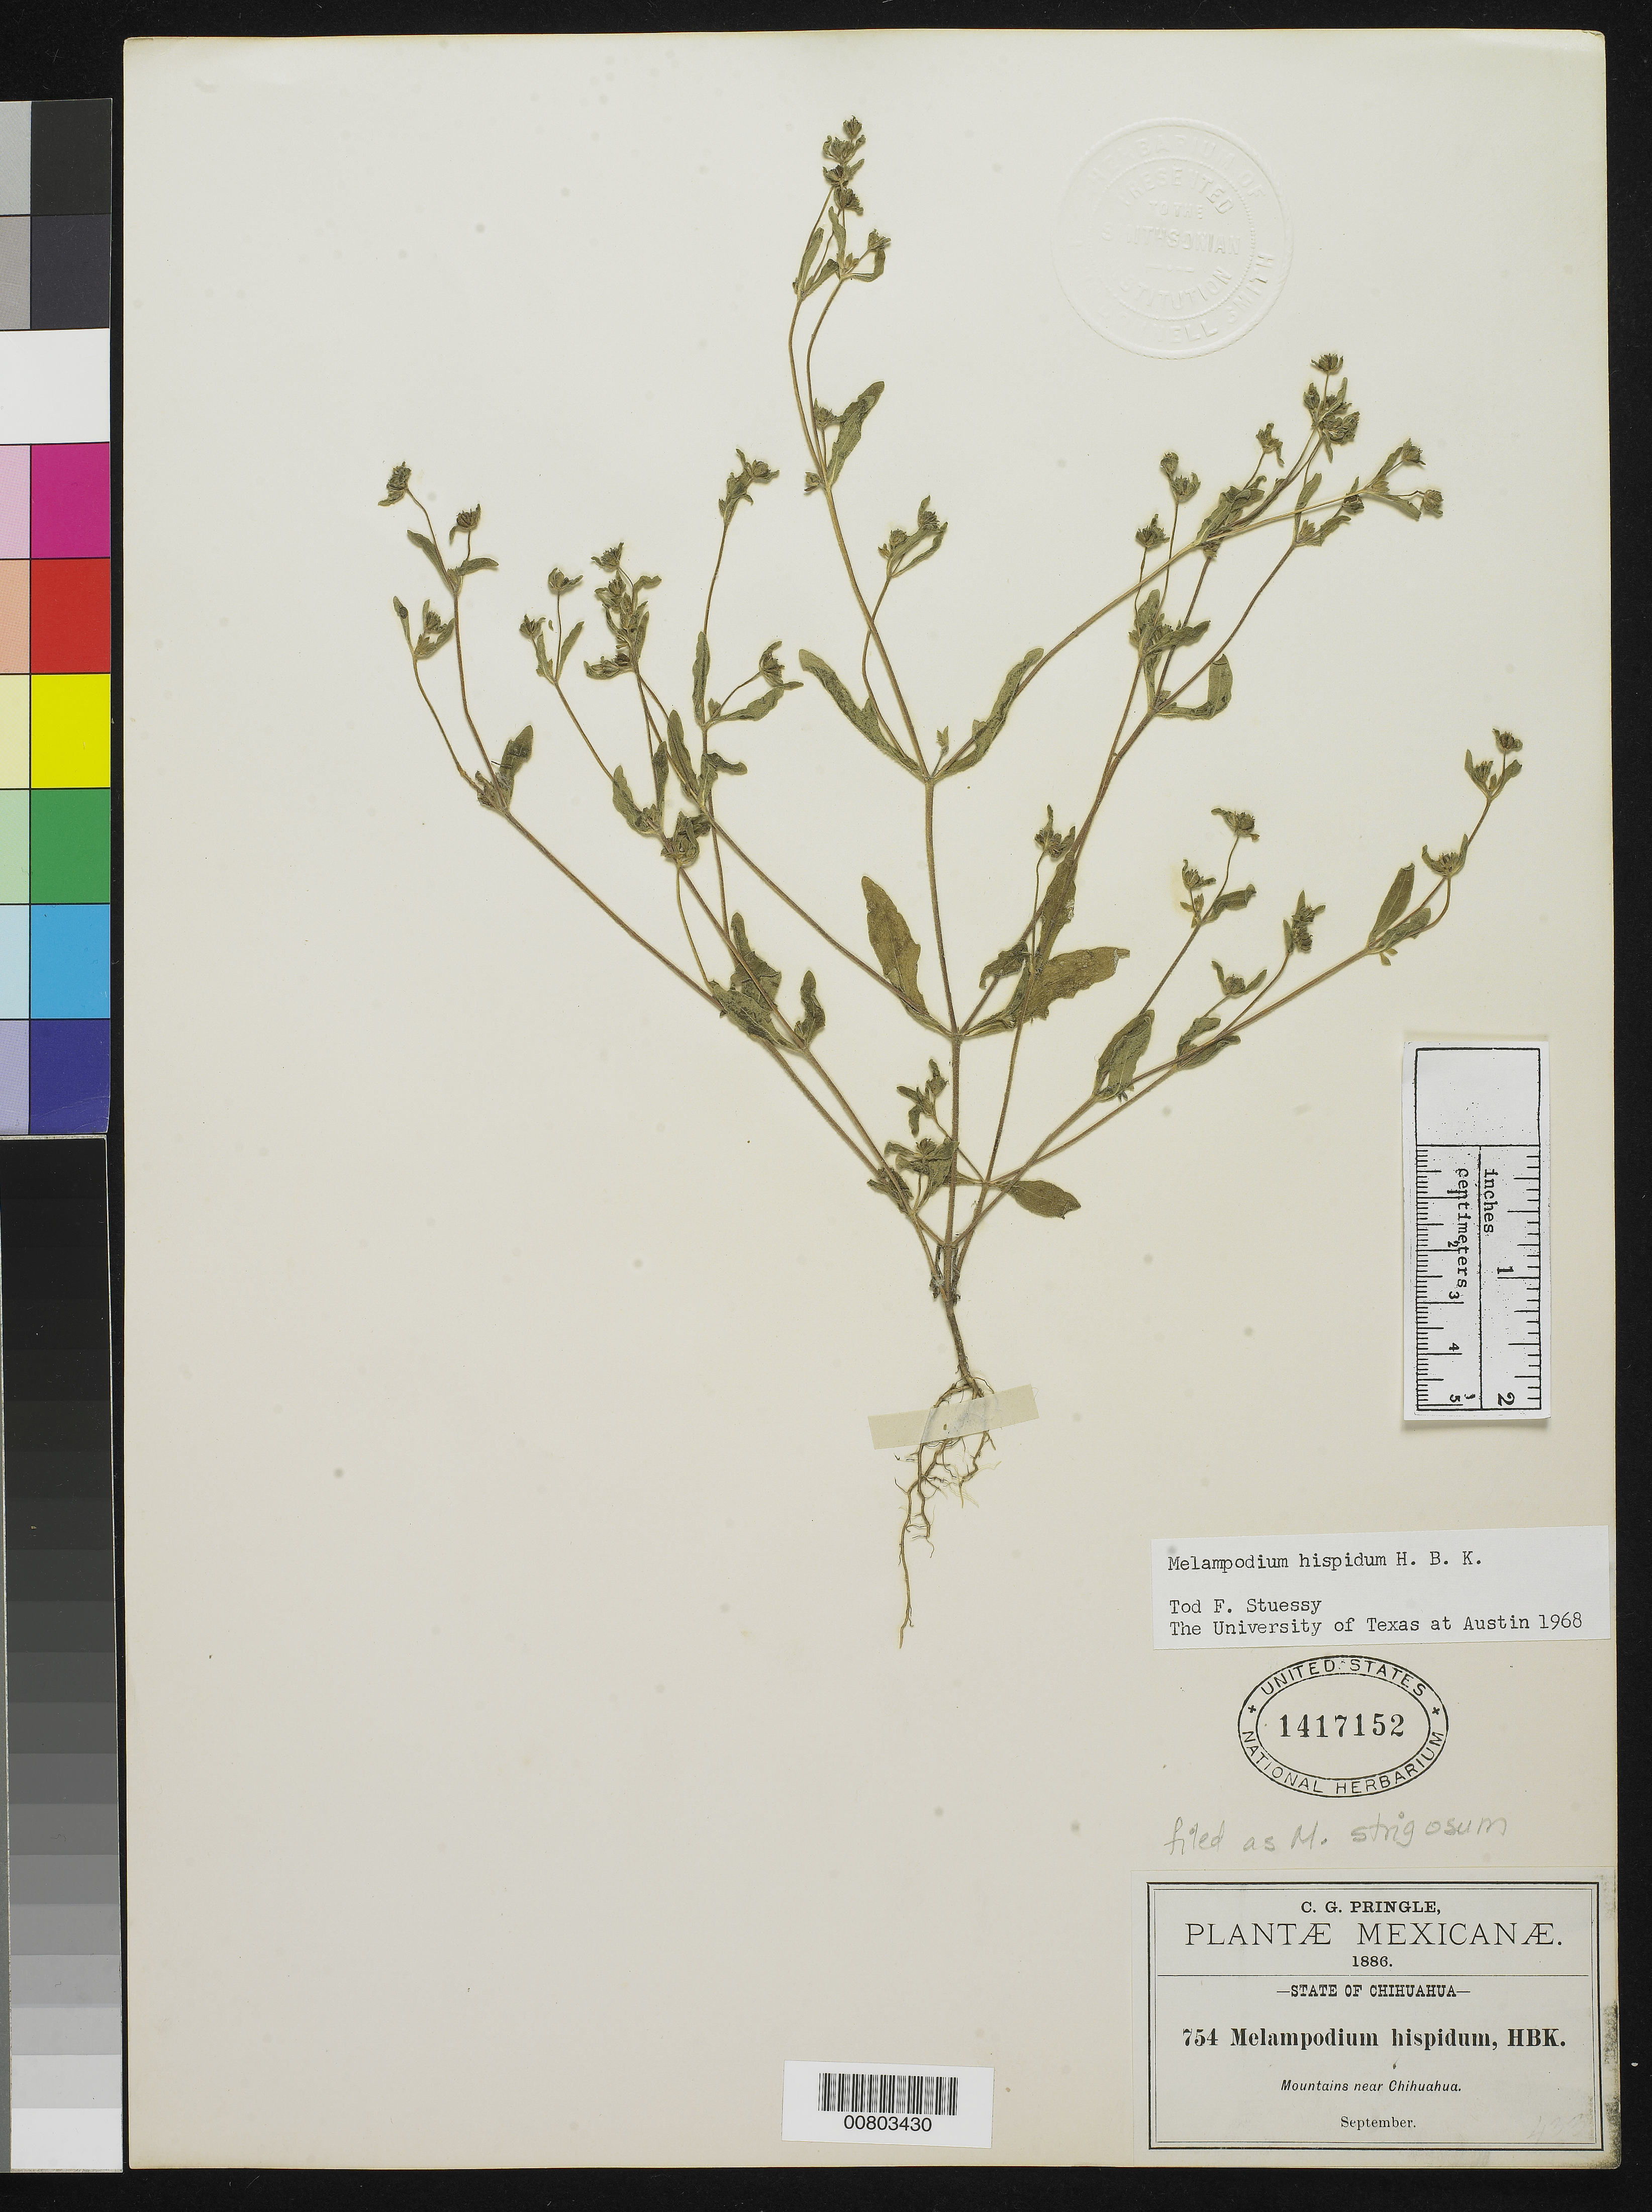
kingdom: Plantae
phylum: Tracheophyta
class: Magnoliopsida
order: Asterales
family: Asteraceae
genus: Melampodium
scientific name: Melampodium strigosum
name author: Stuessy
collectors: C. G. Pringle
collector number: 754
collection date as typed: Sep 1886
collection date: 1886-09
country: Mexico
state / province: Chihuahua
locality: Mountains near Chihuahua.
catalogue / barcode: US 1417152